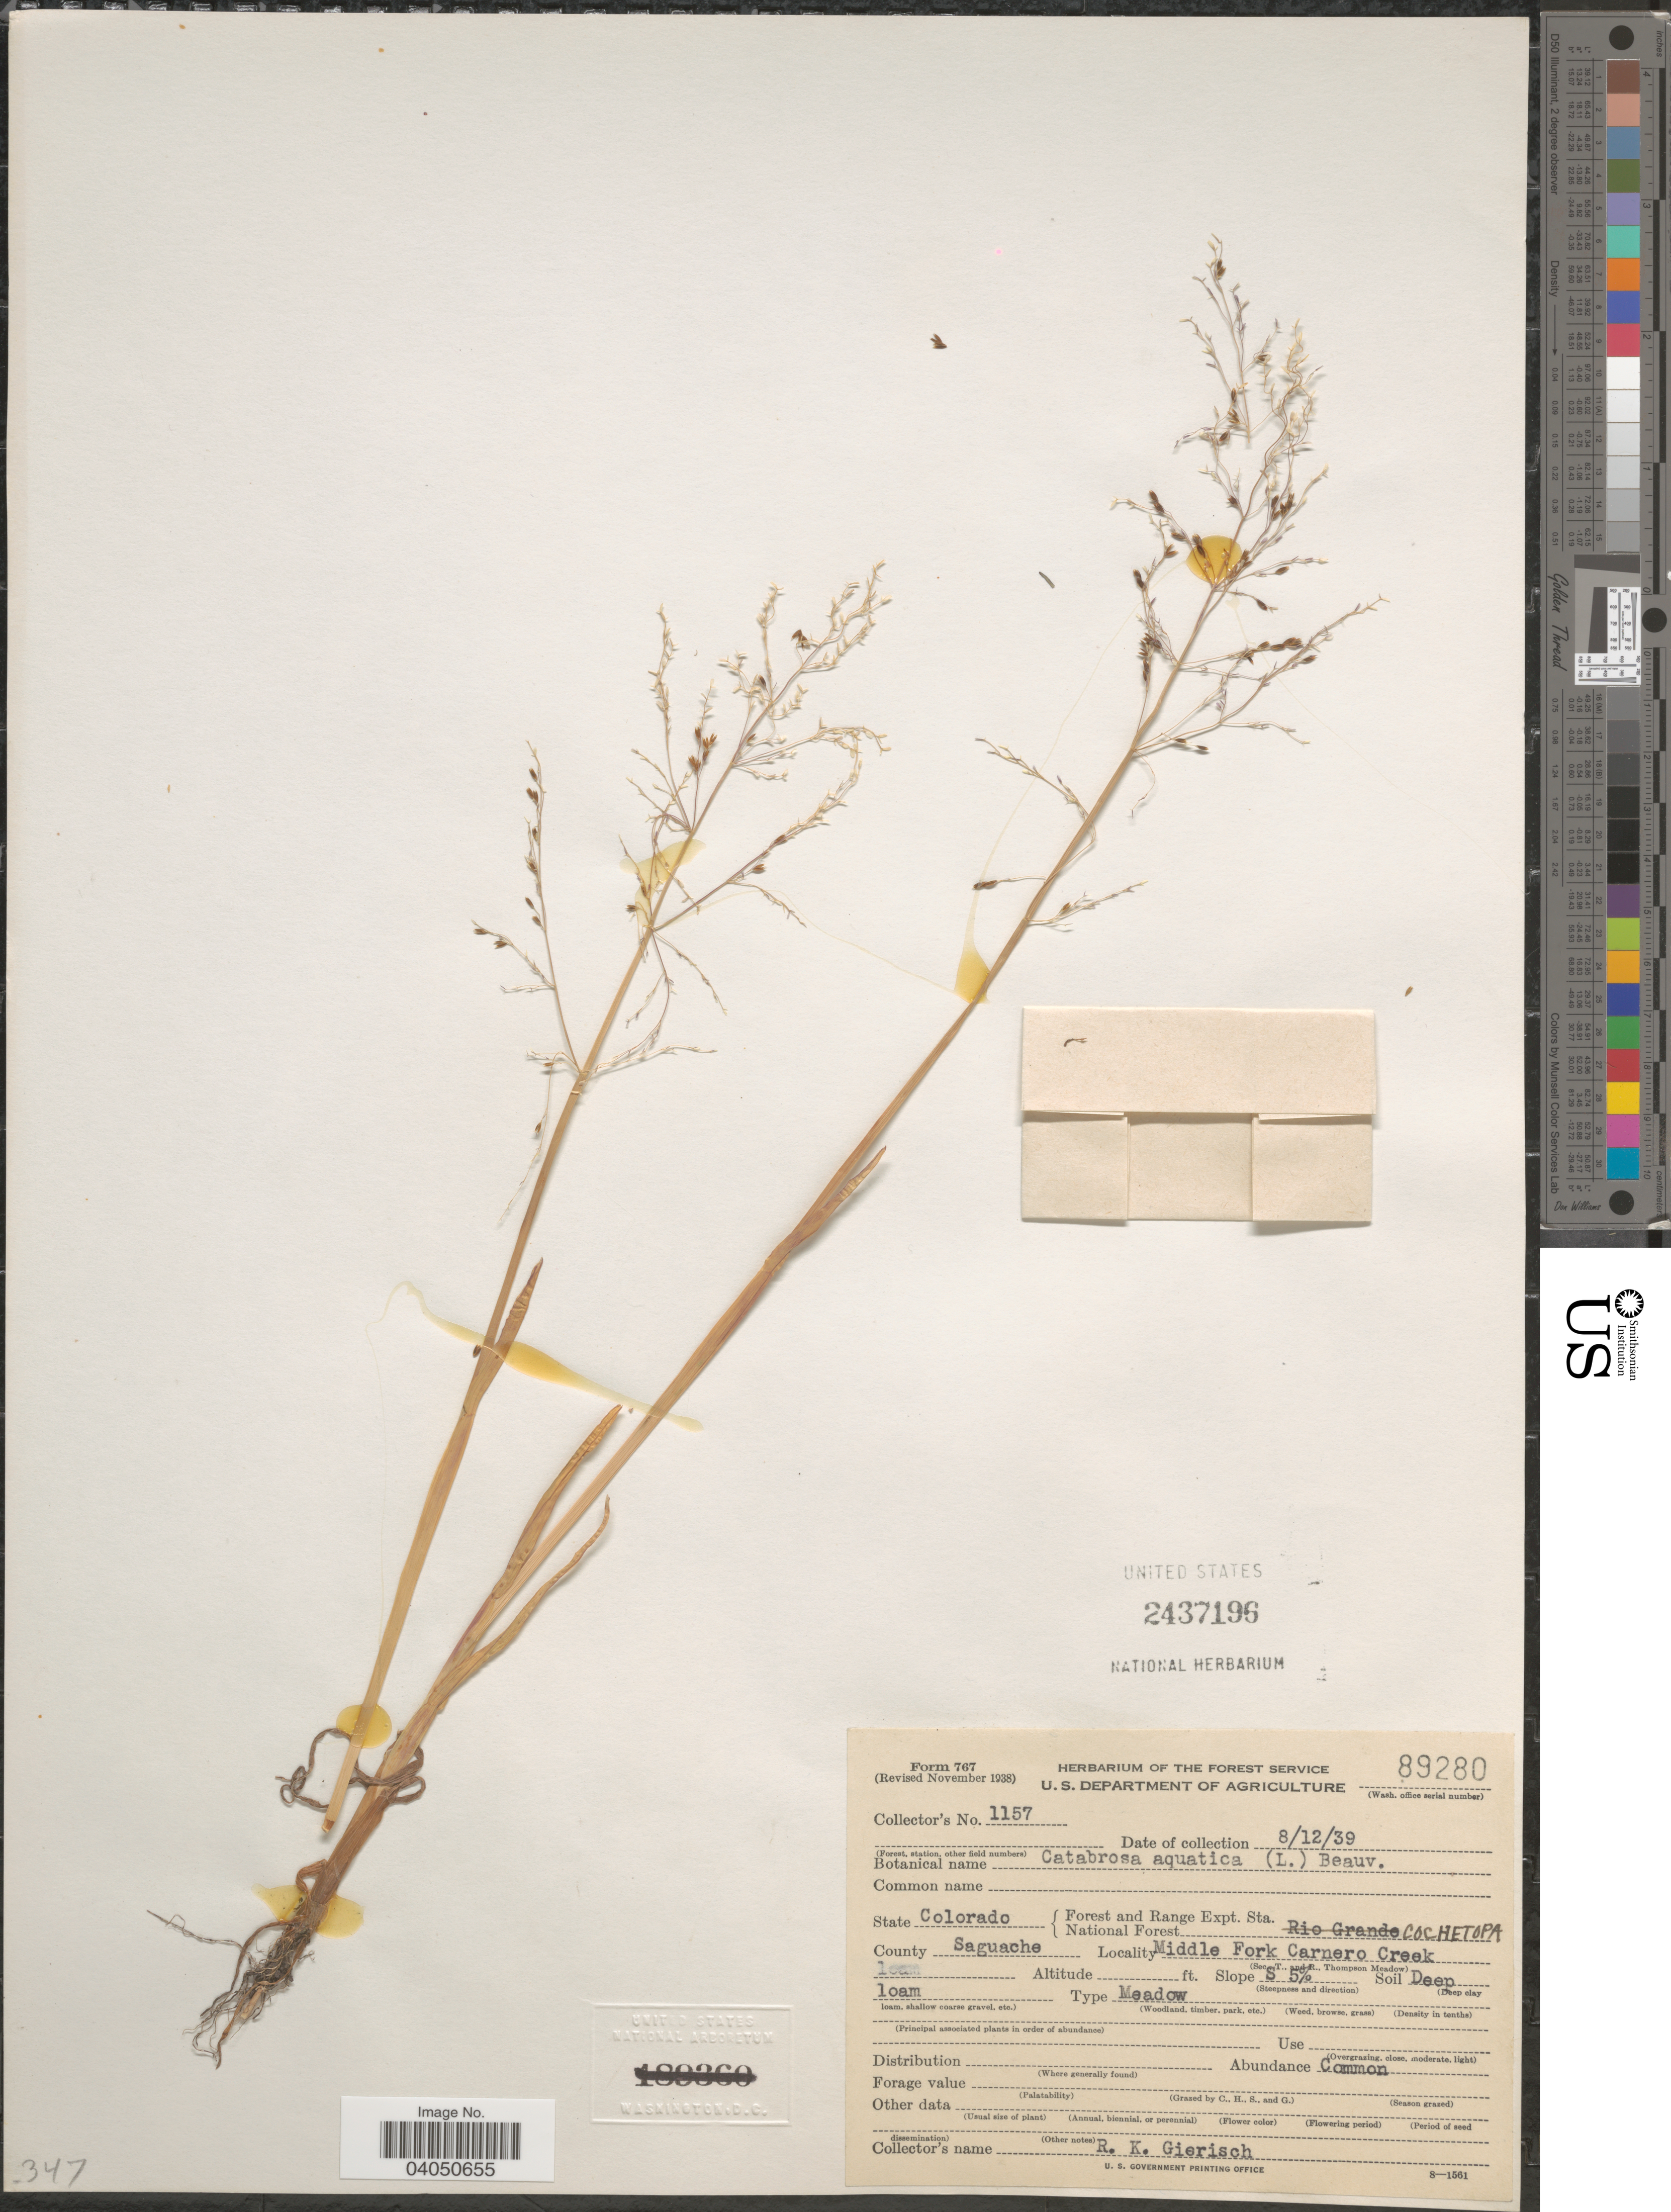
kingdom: Plantae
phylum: Tracheophyta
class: Liliopsida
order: Poales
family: Poaceae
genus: Catabrosa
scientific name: Catabrosa aquatica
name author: (L.) P. Beauv.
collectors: R. Gierisch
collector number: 1157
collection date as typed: Transcribed d/m/y: 12/8/39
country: United States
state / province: Colorado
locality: Forest and Range Expt. Sta. National Forest. Cochetopa. County Saguache. Middle Fork Carnero Creek.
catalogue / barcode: US 2437196